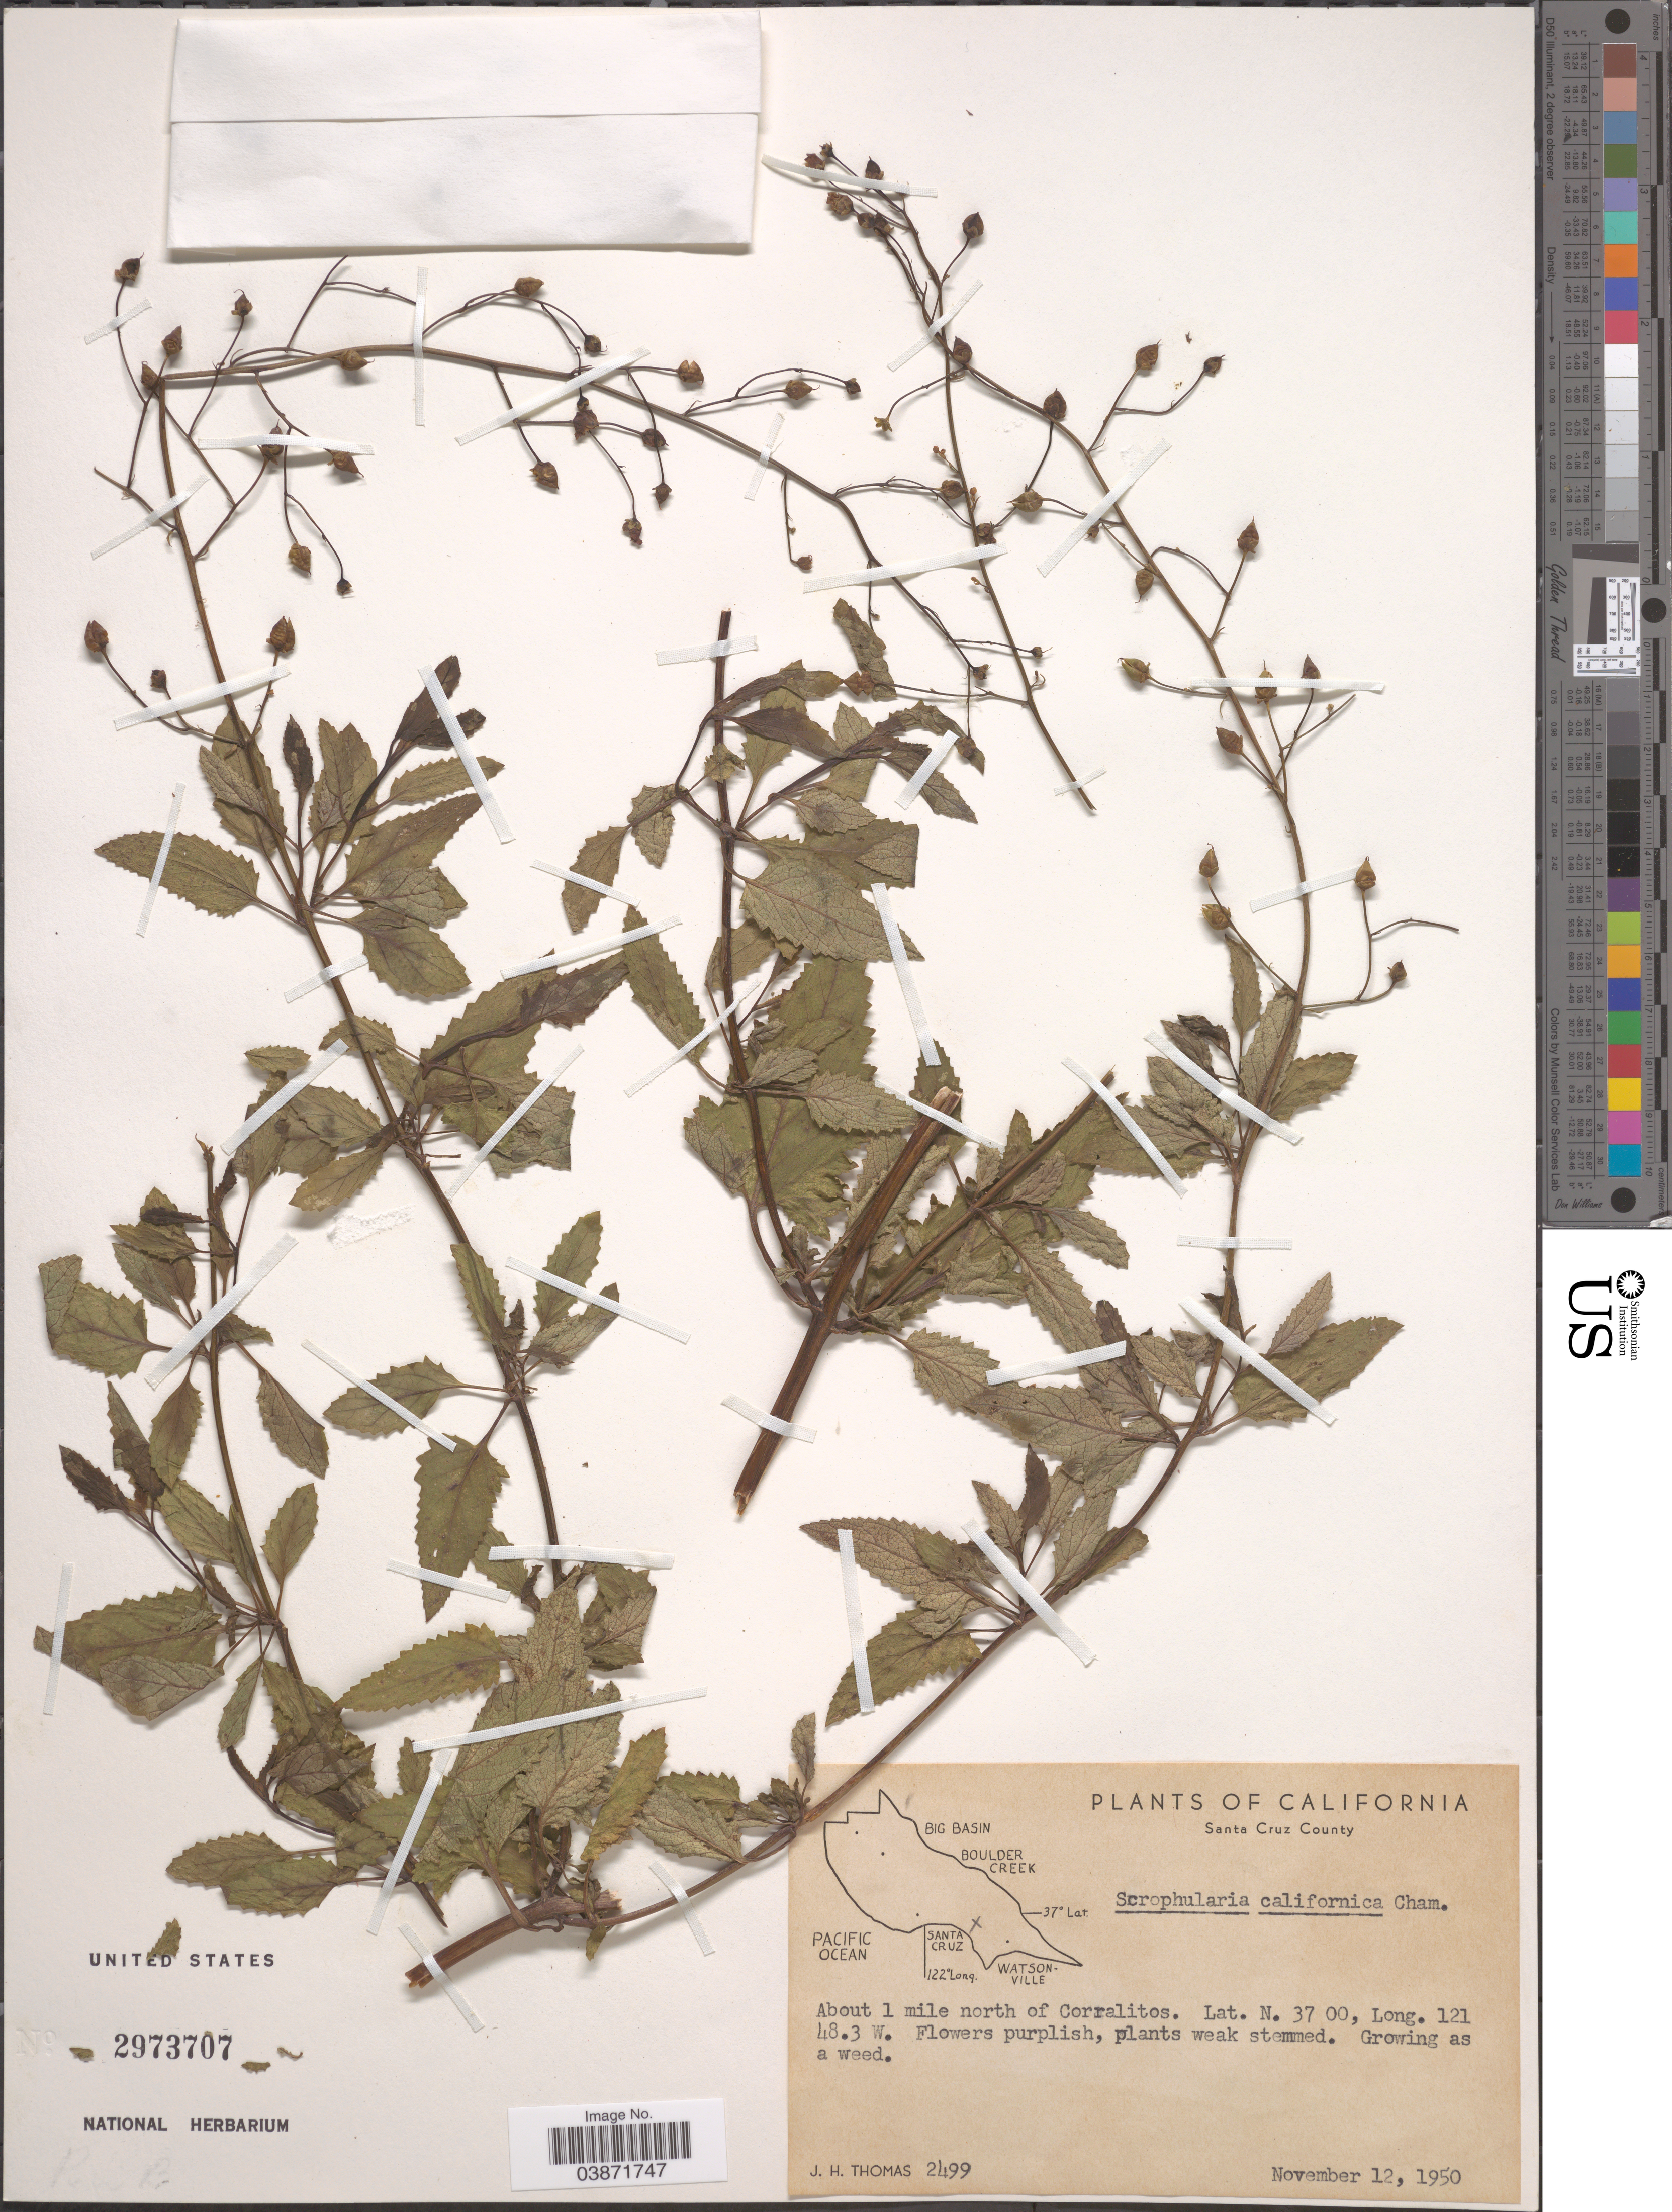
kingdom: Plantae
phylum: Tracheophyta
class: Magnoliopsida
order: Lamiales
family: Scrophulariaceae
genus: Scrophularia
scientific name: Scrophularia californica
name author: Cham. & Schltdl.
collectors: J. H. Thomas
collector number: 2499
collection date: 1950-11-12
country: United States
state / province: California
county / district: Santa Cruz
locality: Santa Cruz County. About 1 mile north of Corralitos.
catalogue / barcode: US 2973707